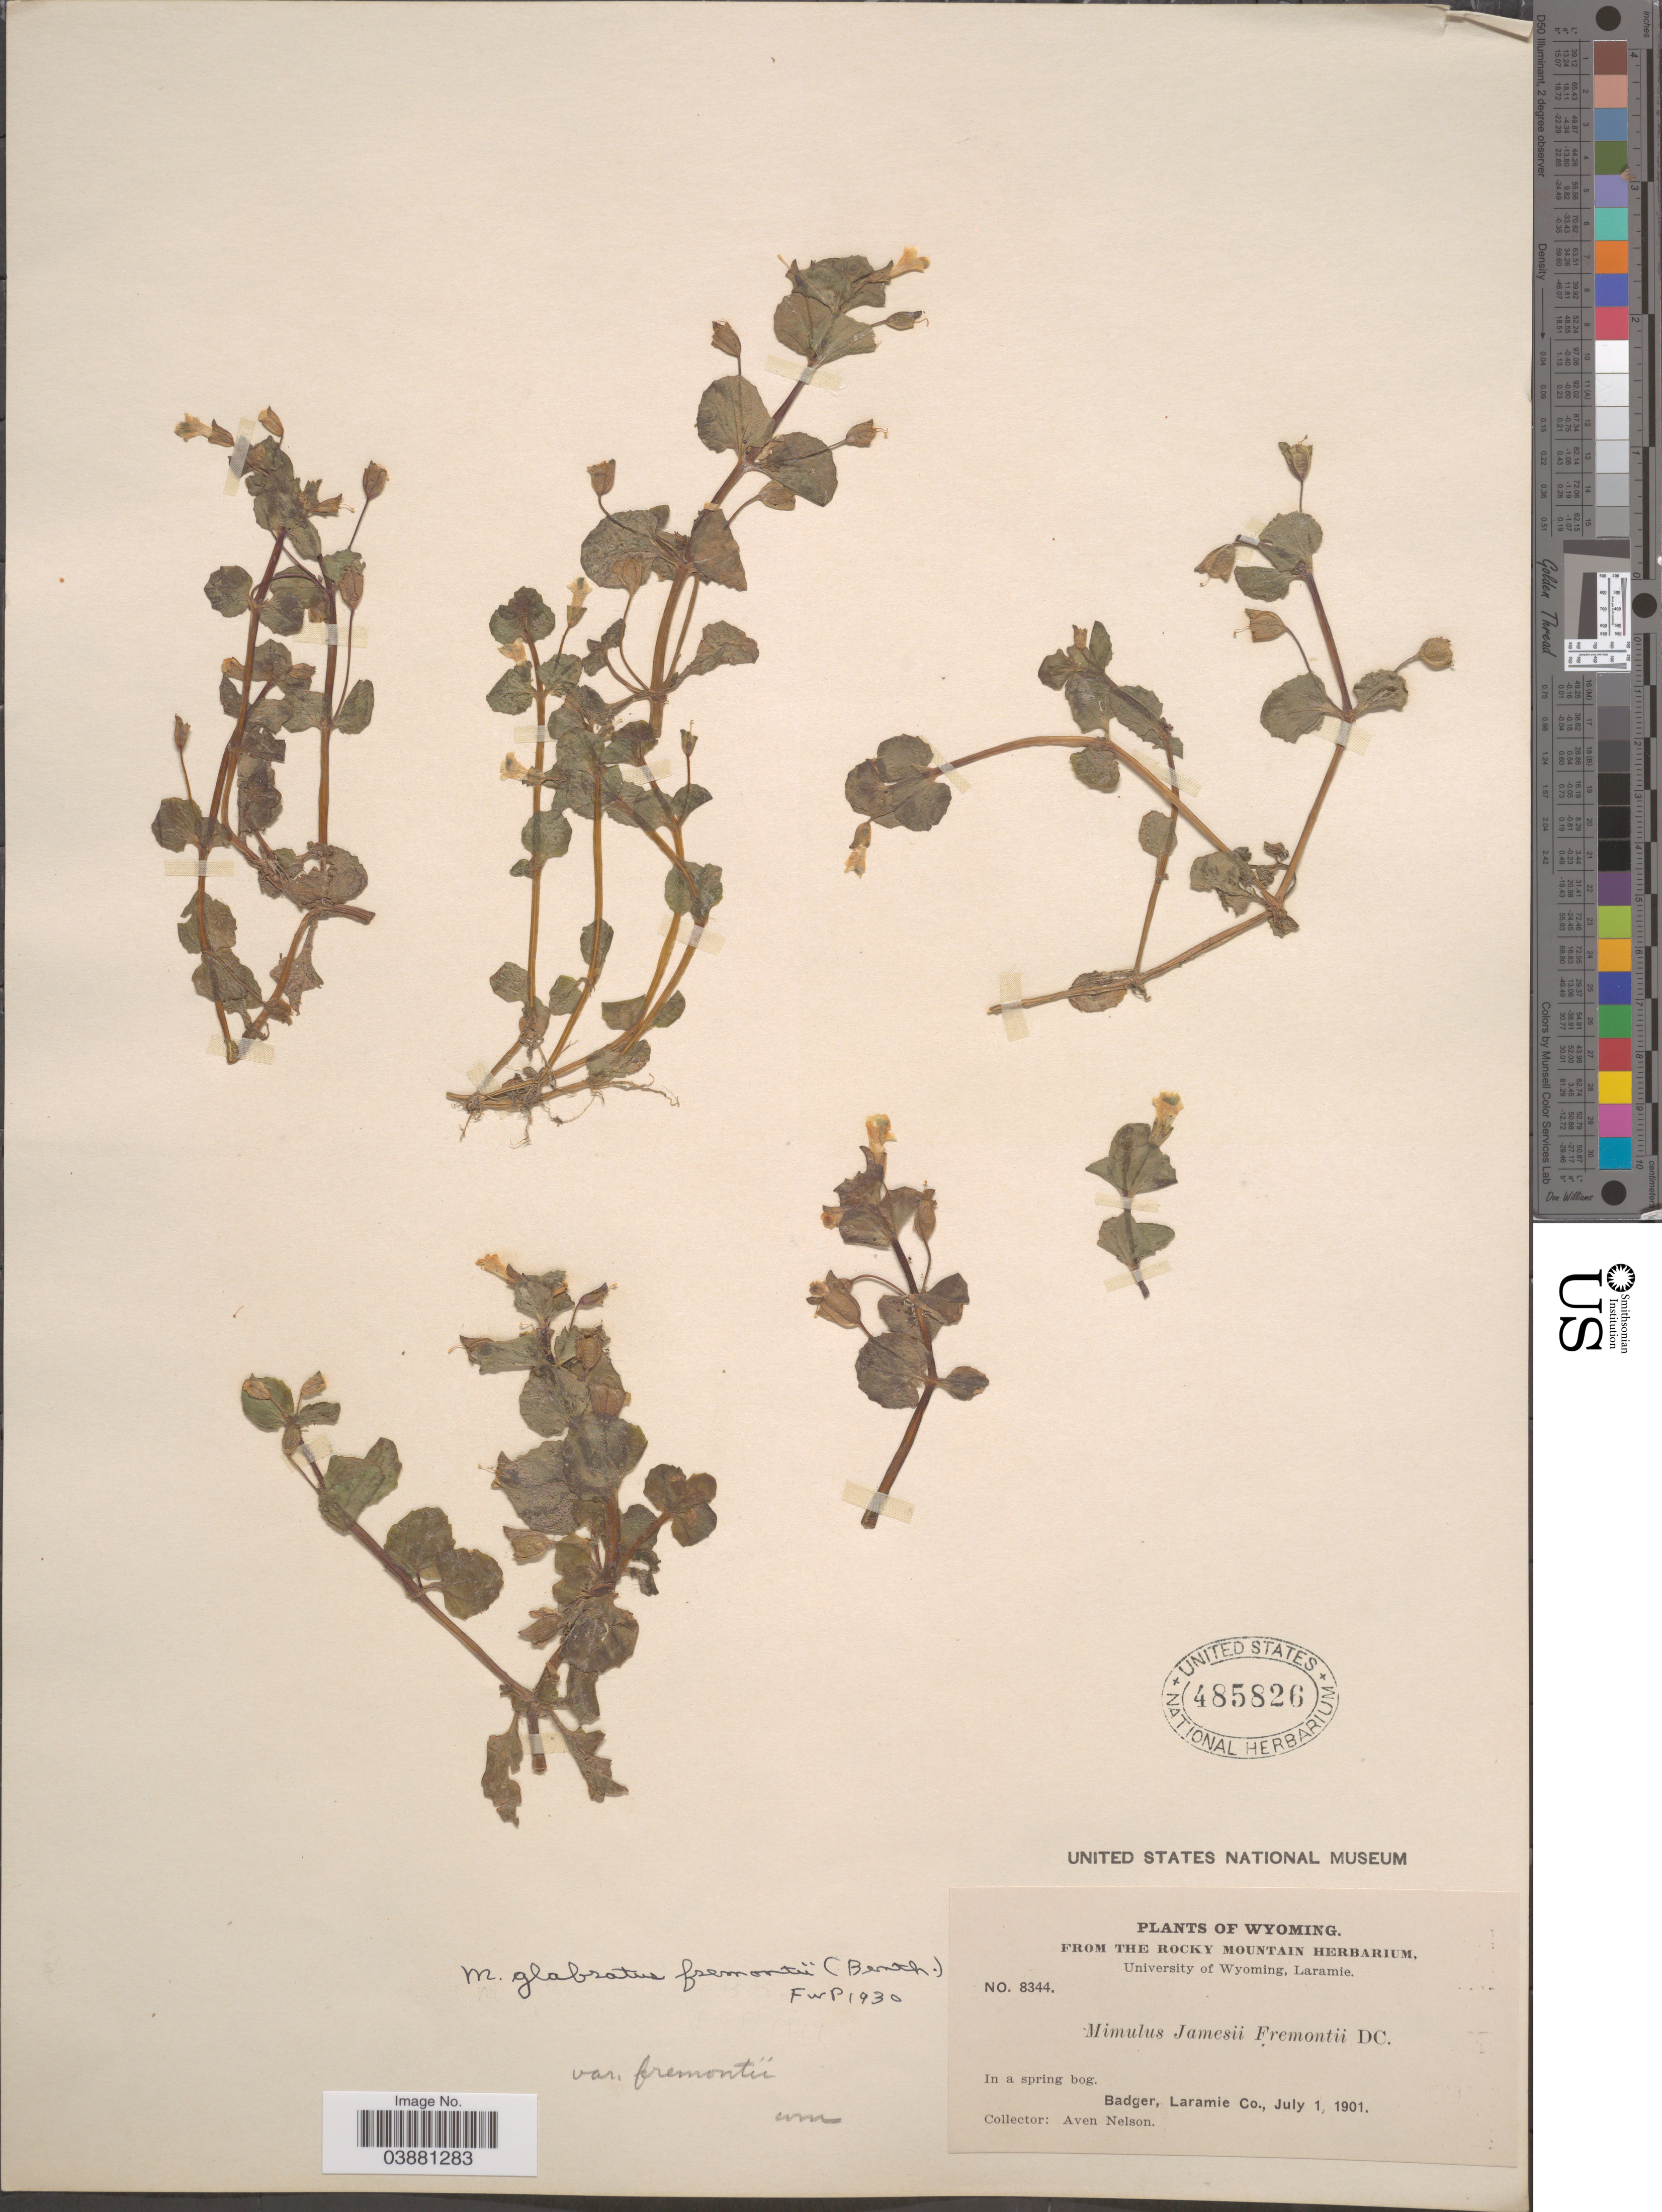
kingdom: Plantae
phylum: Tracheophyta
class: Magnoliopsida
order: Lamiales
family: Phrymaceae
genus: Mimulus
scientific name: Mimulus glabratus var. fremontii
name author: Kunth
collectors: A. Nelson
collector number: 8344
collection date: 1901-07-01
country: United States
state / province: Wyoming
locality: In a spring bog. Badger, Laramie Co.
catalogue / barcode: US 485826